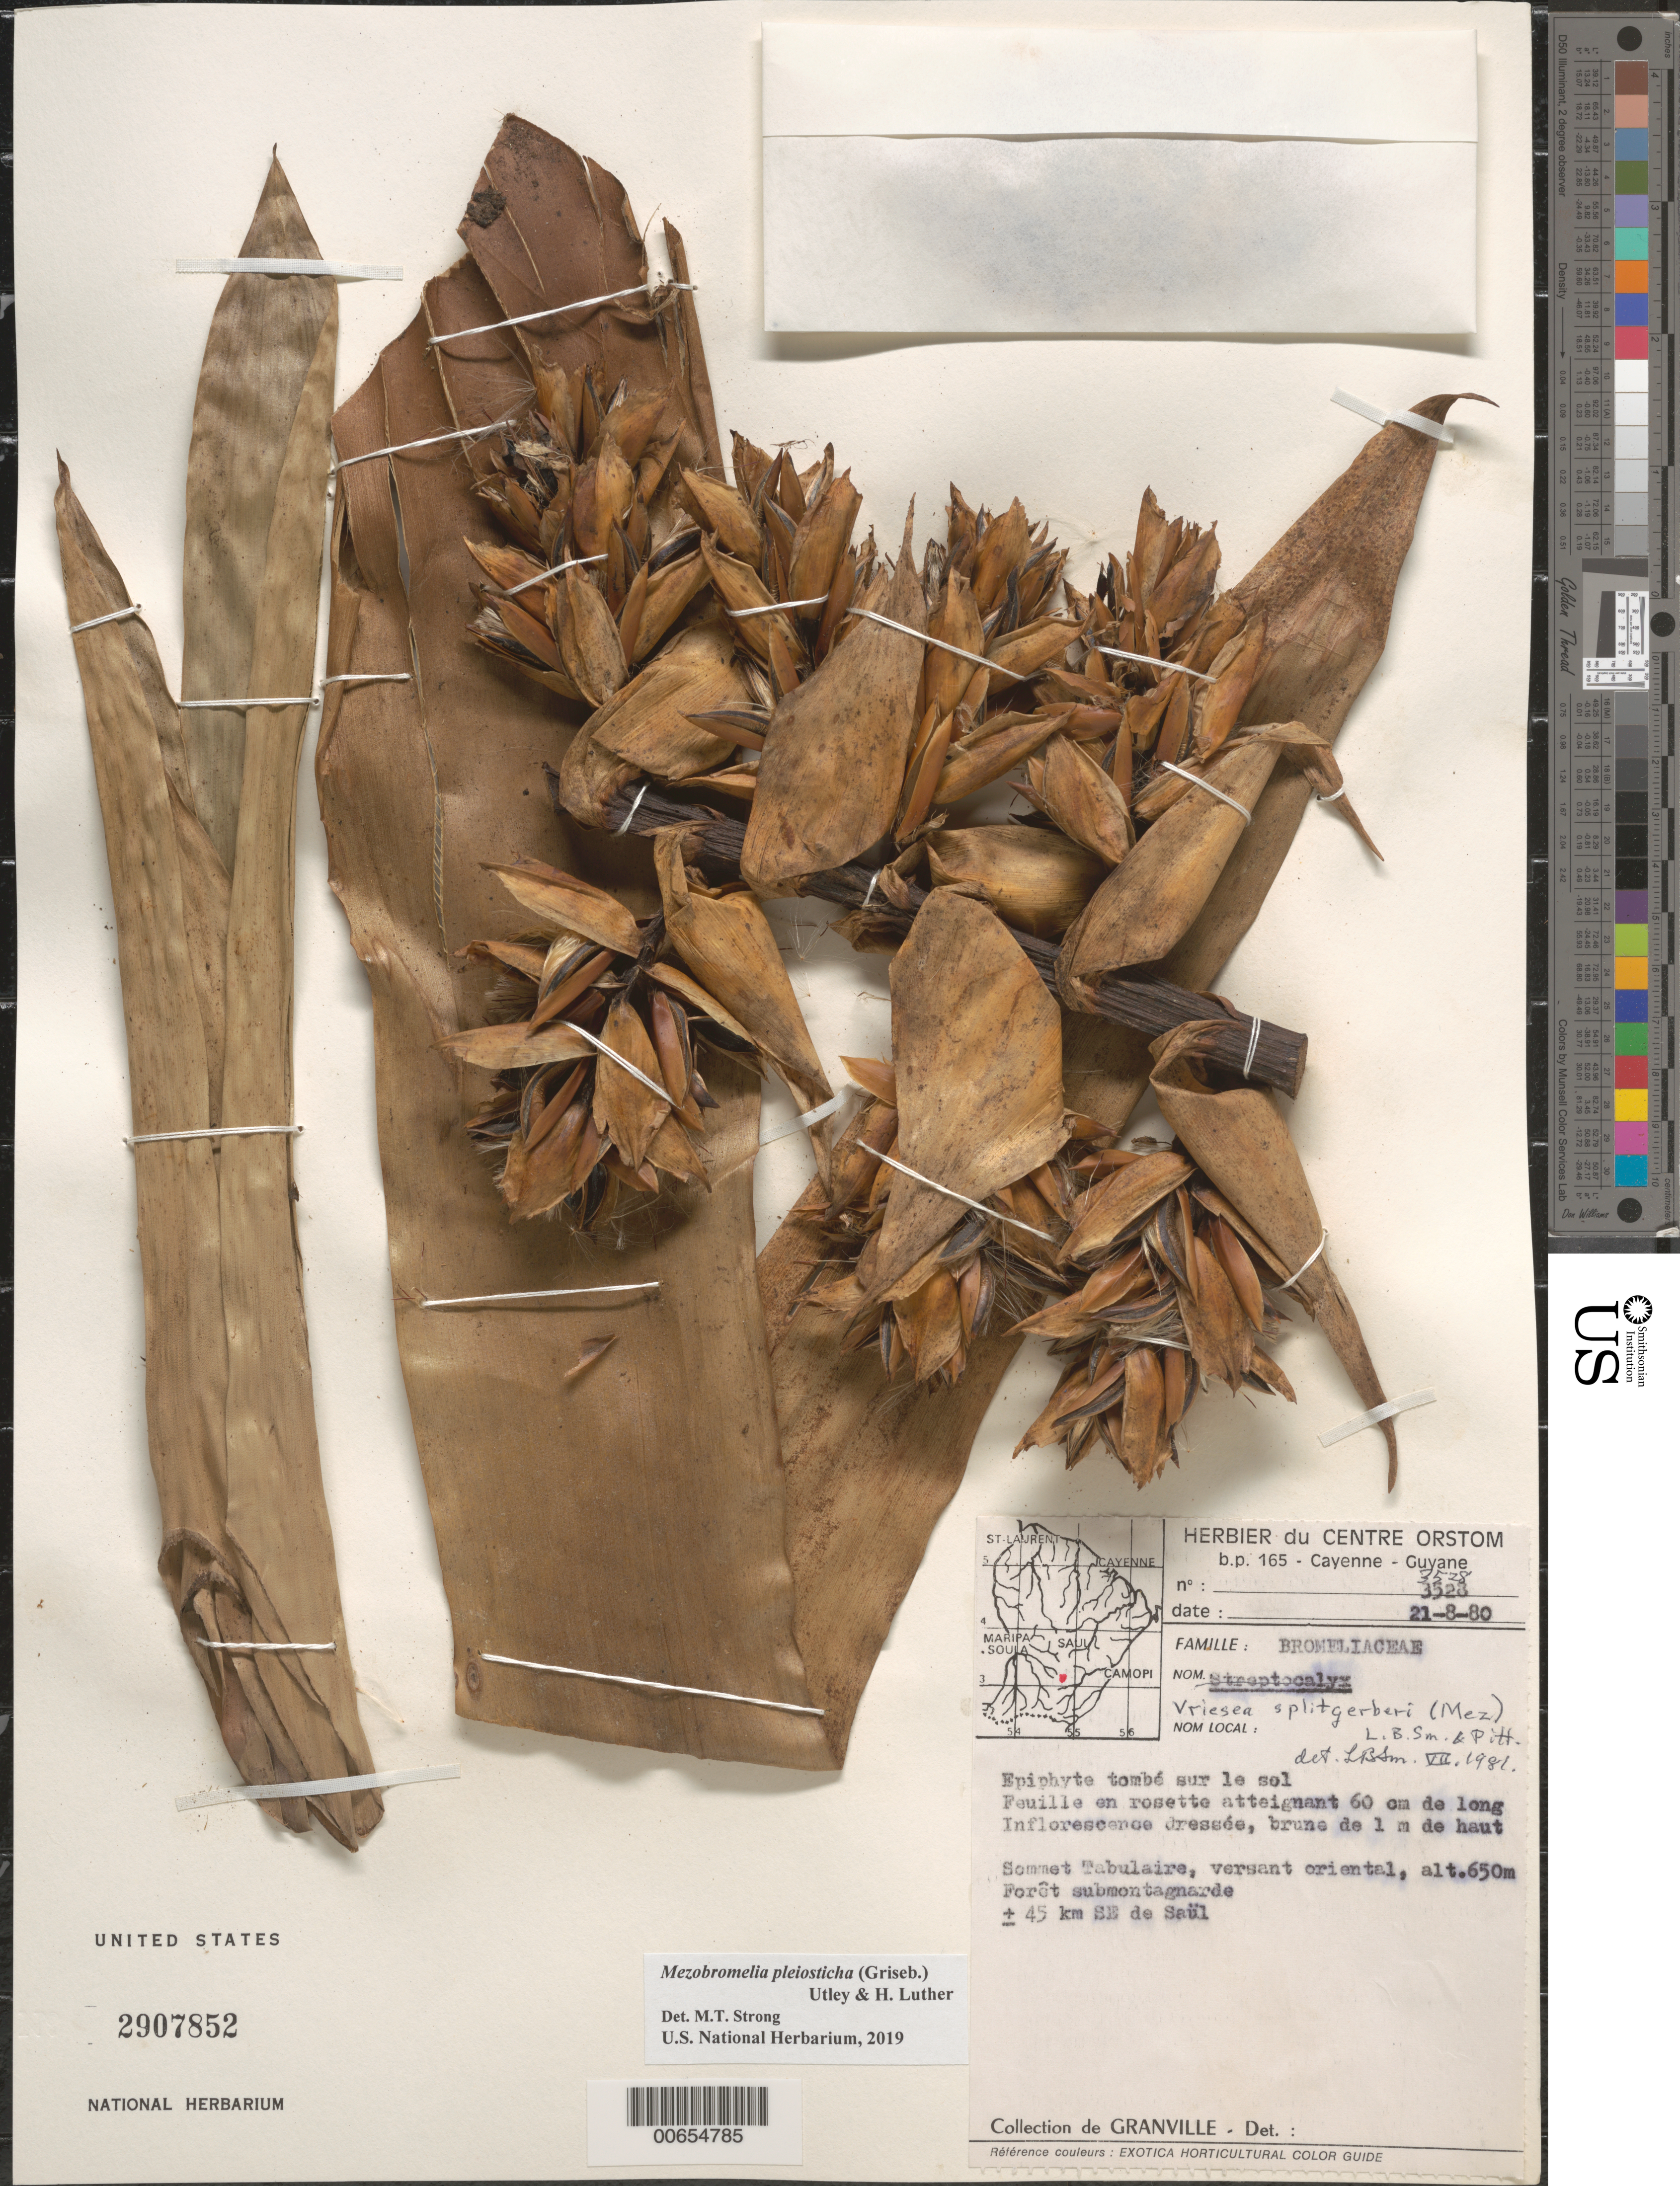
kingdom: Plantae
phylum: Tracheophyta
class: Liliopsida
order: Poales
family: Bromeliaceae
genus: Mezobromelia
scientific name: Mezobromelia pleiosticha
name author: (Griseb.) Utley & H. Luther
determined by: Strong, Mark T., (BOT), Smithsonian Institution - National Museum of Natural History (UNITED STATES)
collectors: J.-J. de Granville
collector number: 3528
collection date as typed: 20-Aug-80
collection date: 1980-08-20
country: French Guiana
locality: Sommet Tabulaire, ±50 km SE de Saül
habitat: Submontane forest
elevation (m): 650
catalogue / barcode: US 2907852